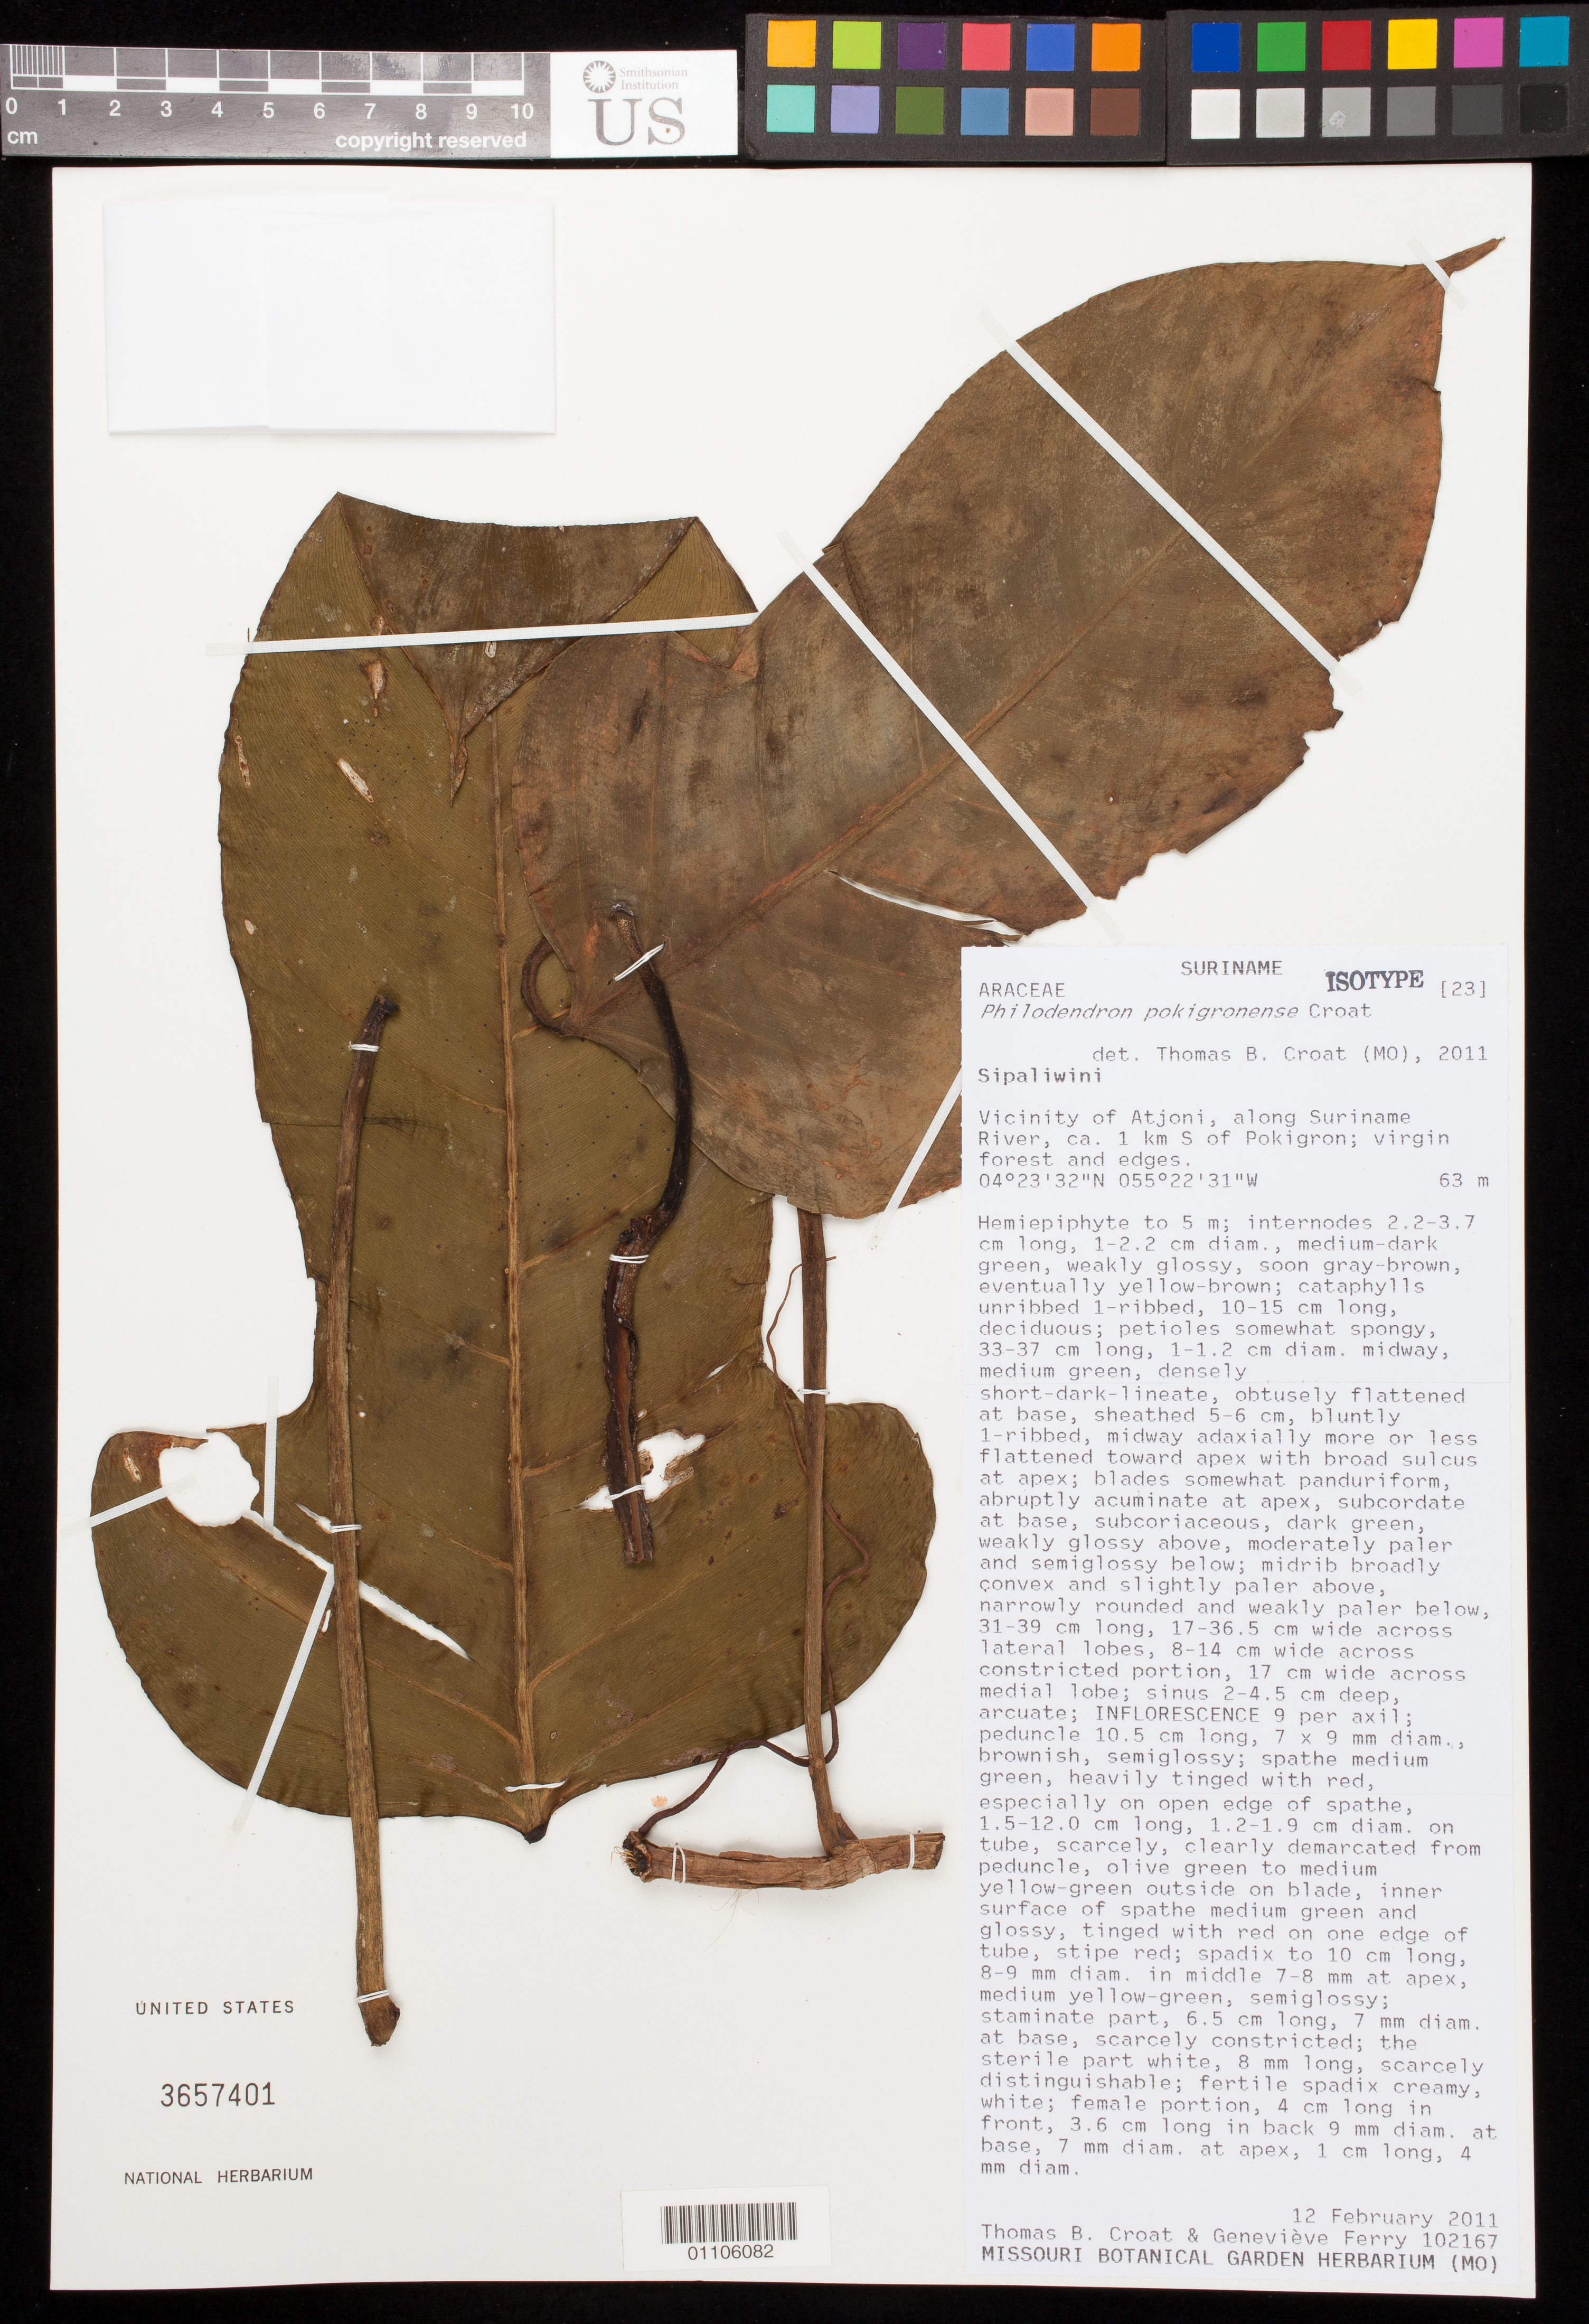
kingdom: Plantae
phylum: Tracheophyta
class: Liliopsida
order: Alismatales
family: Araceae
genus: Philodendron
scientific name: Philodendron pokigronense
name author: Croat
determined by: Croat, Thomas B., Missouri Botanical Garden (MO)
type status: Isotype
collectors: T. B. Croat & G. Ferry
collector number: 102167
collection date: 2011-02-12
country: Suriname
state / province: Sipaliwini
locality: Vicinity of Atjoni, along Suriname River, ca. 1 km S of Pokigron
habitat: Virgin forest and edges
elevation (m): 63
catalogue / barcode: US 3657401